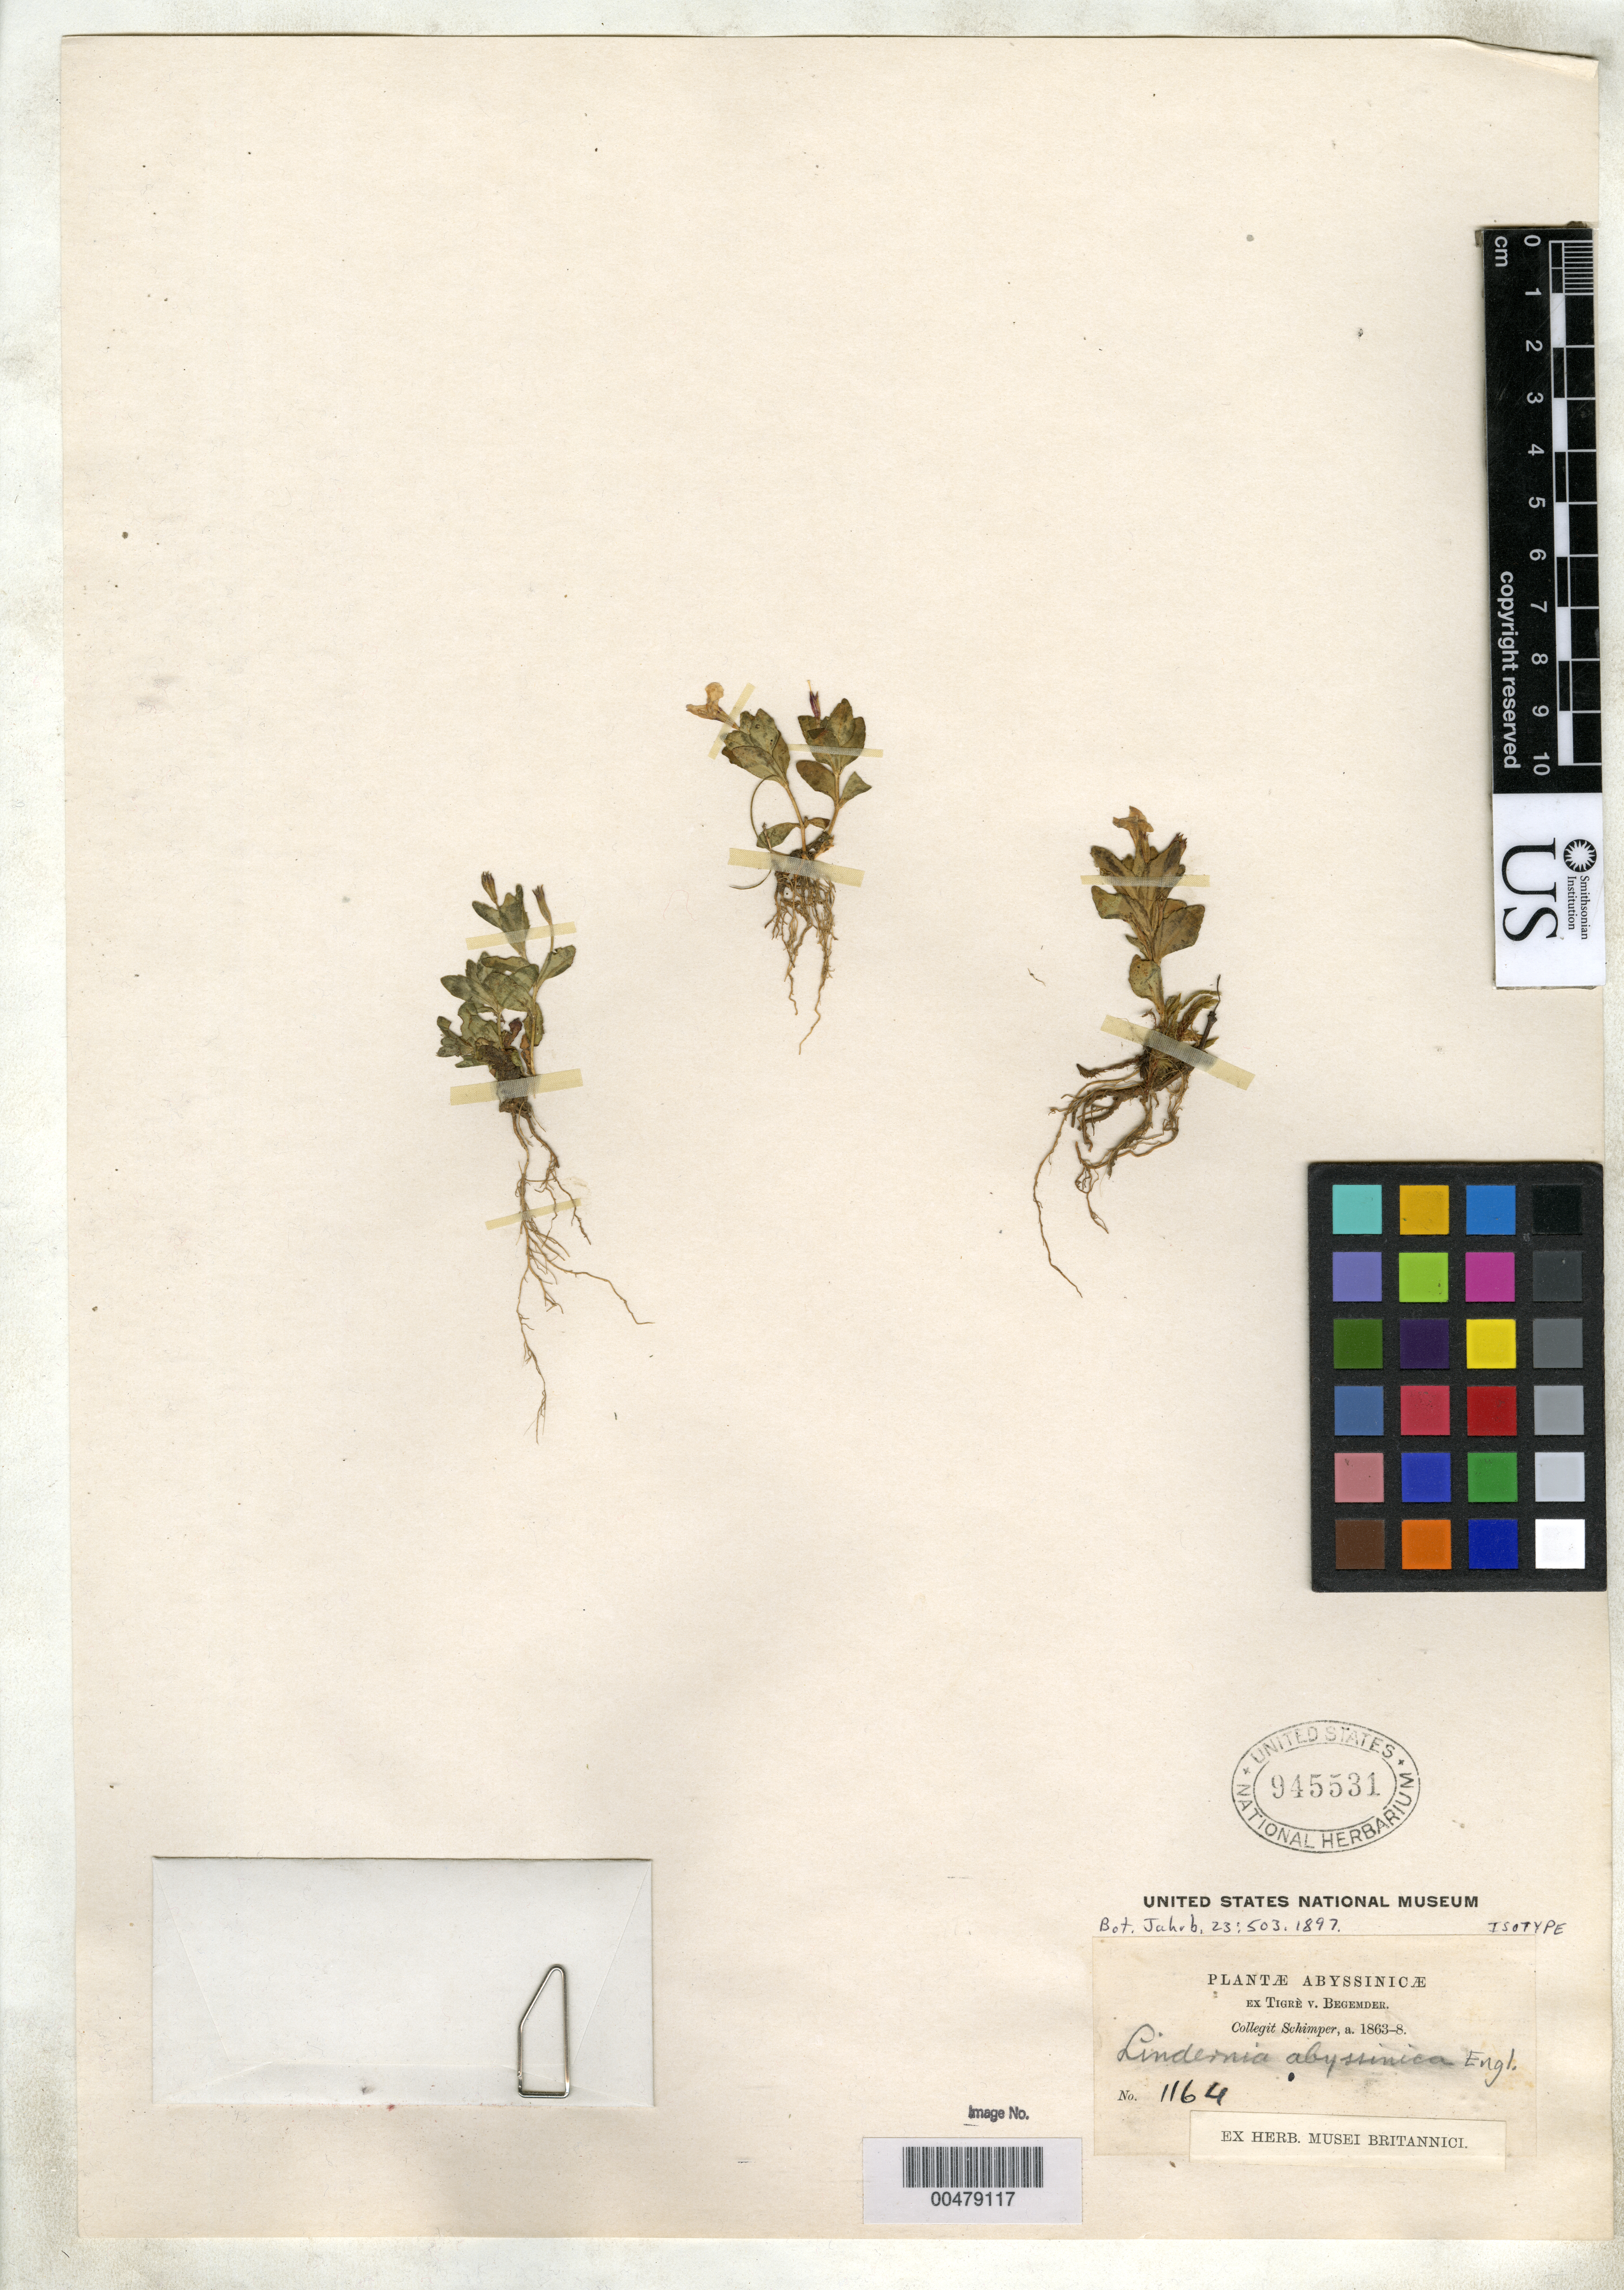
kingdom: Plantae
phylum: Tracheophyta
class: Magnoliopsida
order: Lamiales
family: Linderniaceae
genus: Lindernia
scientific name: Lindernia abyssinica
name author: Engl.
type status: Isotype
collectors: G. W. Schimper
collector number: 1164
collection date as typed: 1863 to -- --- 1868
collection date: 1863/1868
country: Ethiopia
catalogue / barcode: US 945531